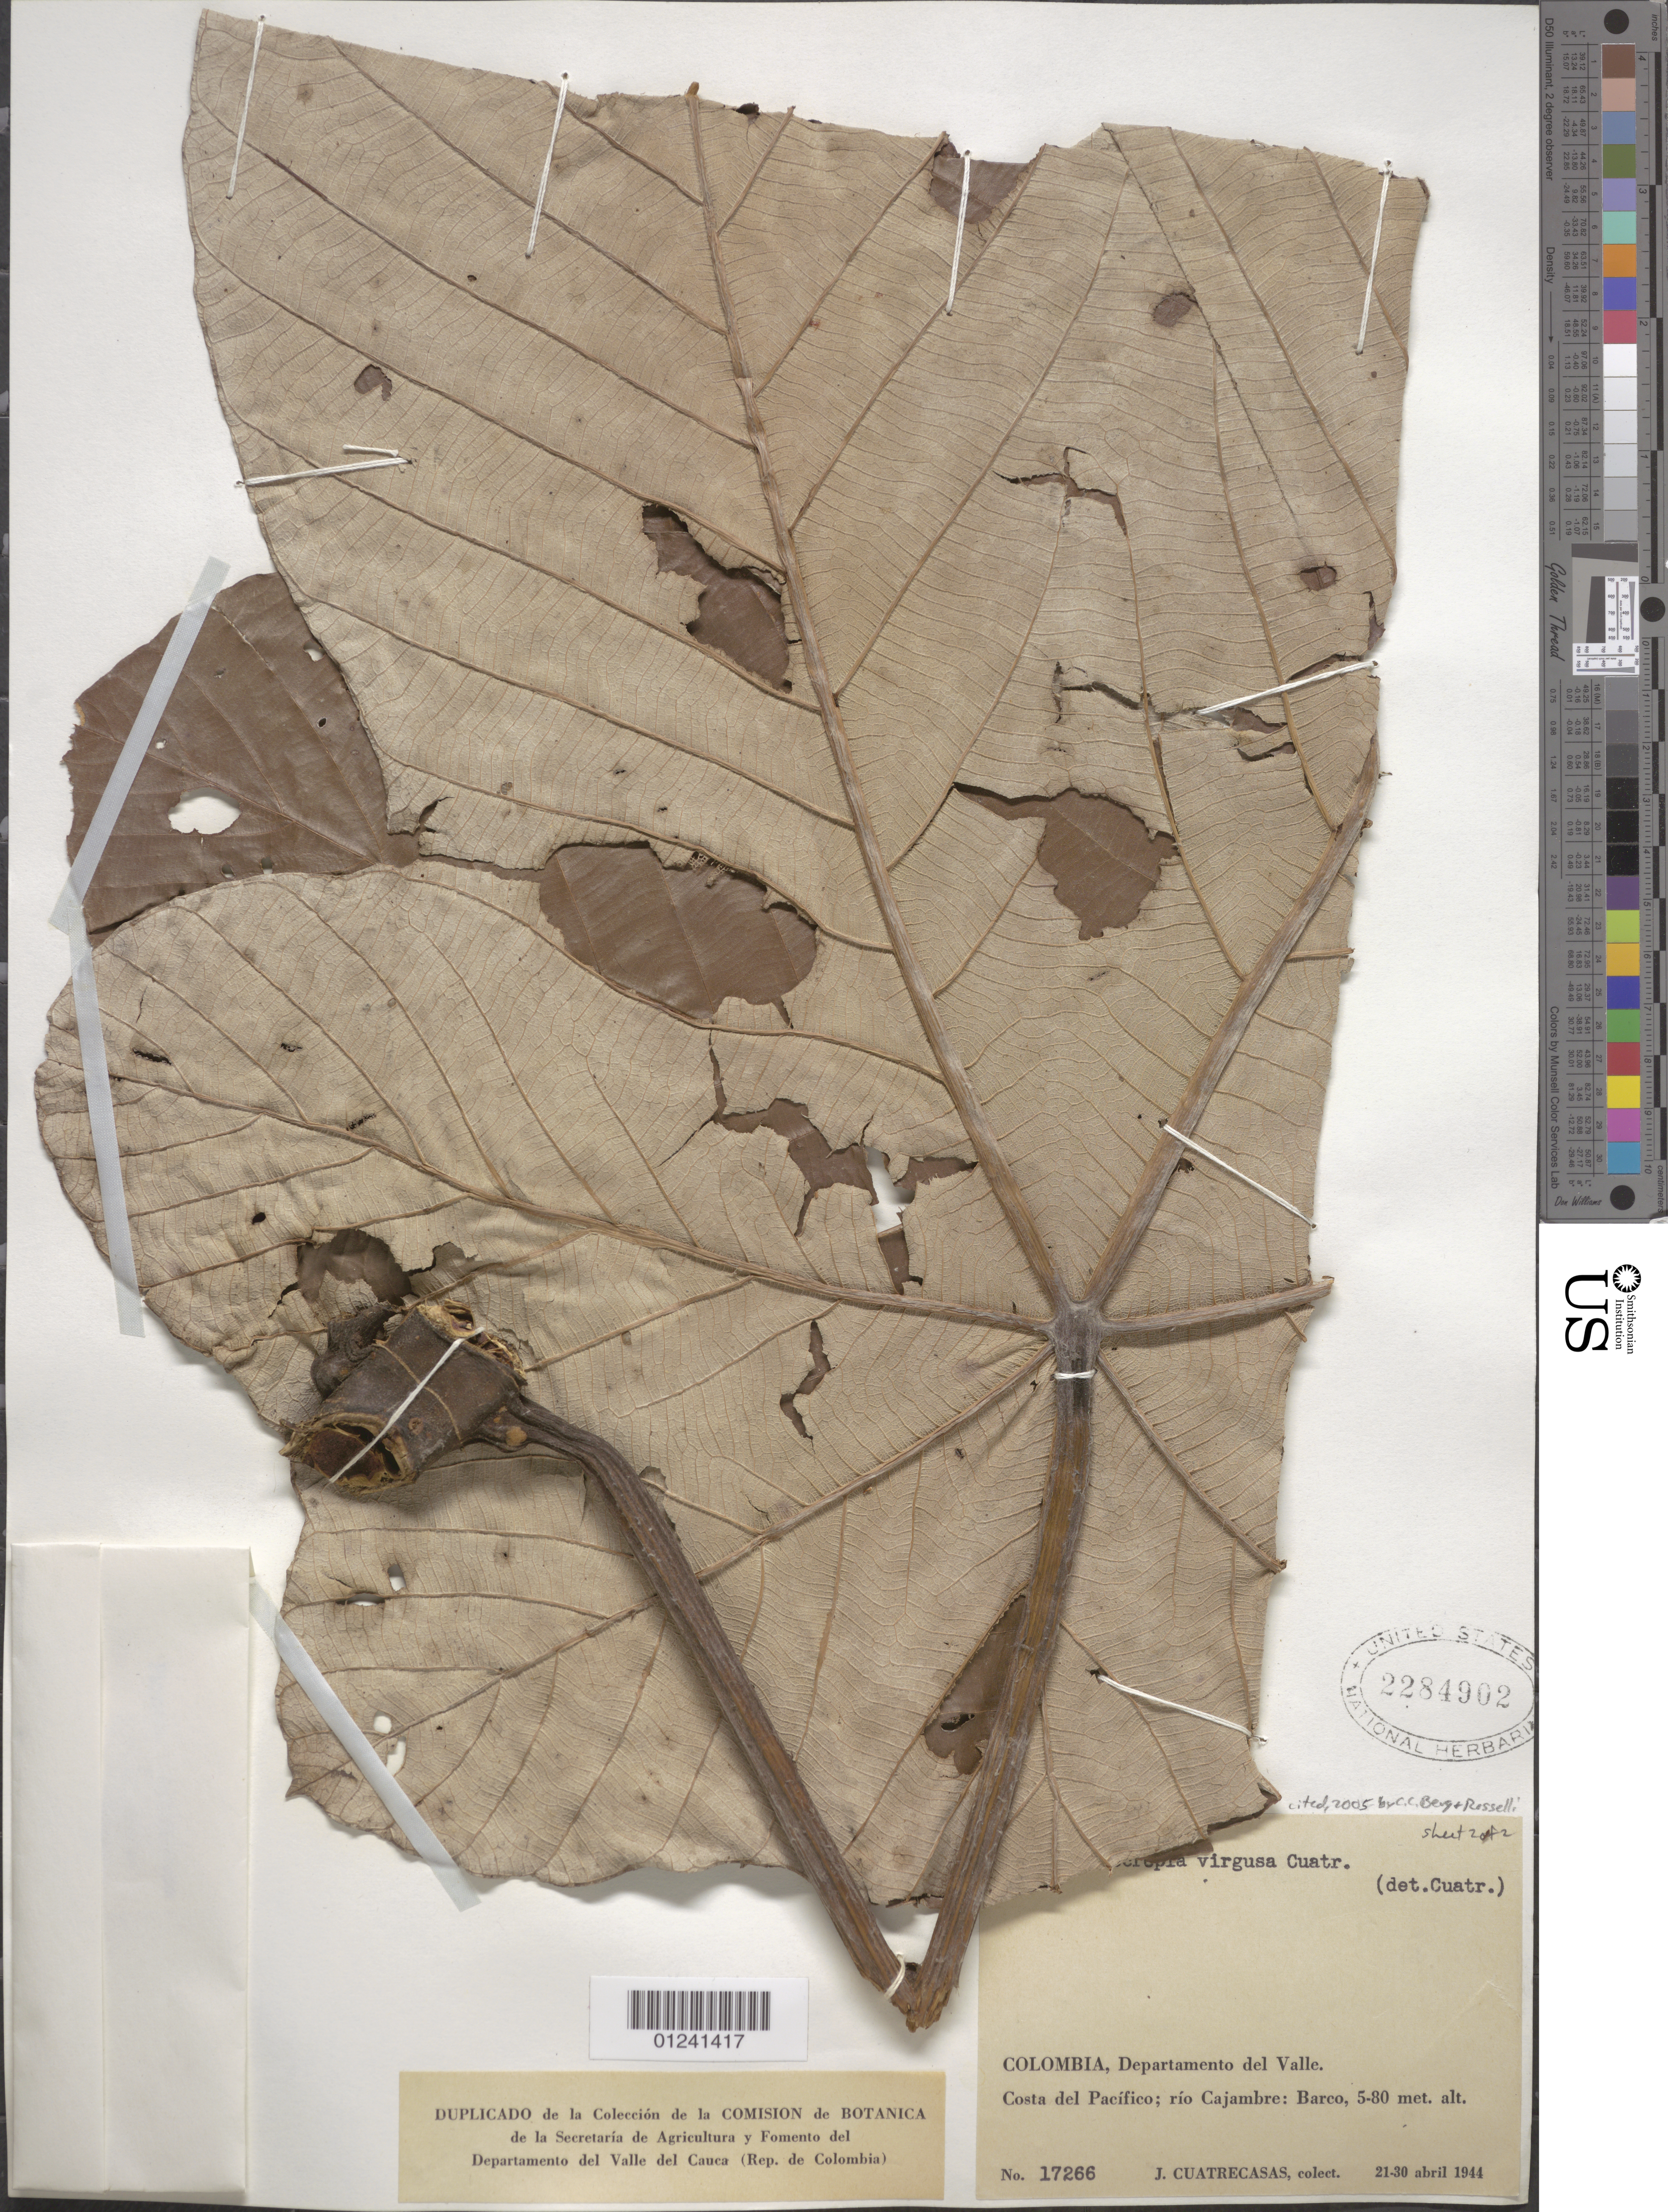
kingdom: Plantae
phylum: Tracheophyta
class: Magnoliopsida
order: Rosales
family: Urticaceae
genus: Cecropia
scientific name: Cecropia virgusa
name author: Cuatrec.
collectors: J. Cuatrecasas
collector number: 17266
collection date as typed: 21 Apr 1944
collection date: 1944-04-21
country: Colombia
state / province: Valle del Cauca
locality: Costa del Pacifico, Rio Cajambre.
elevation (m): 5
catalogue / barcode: US 2284902